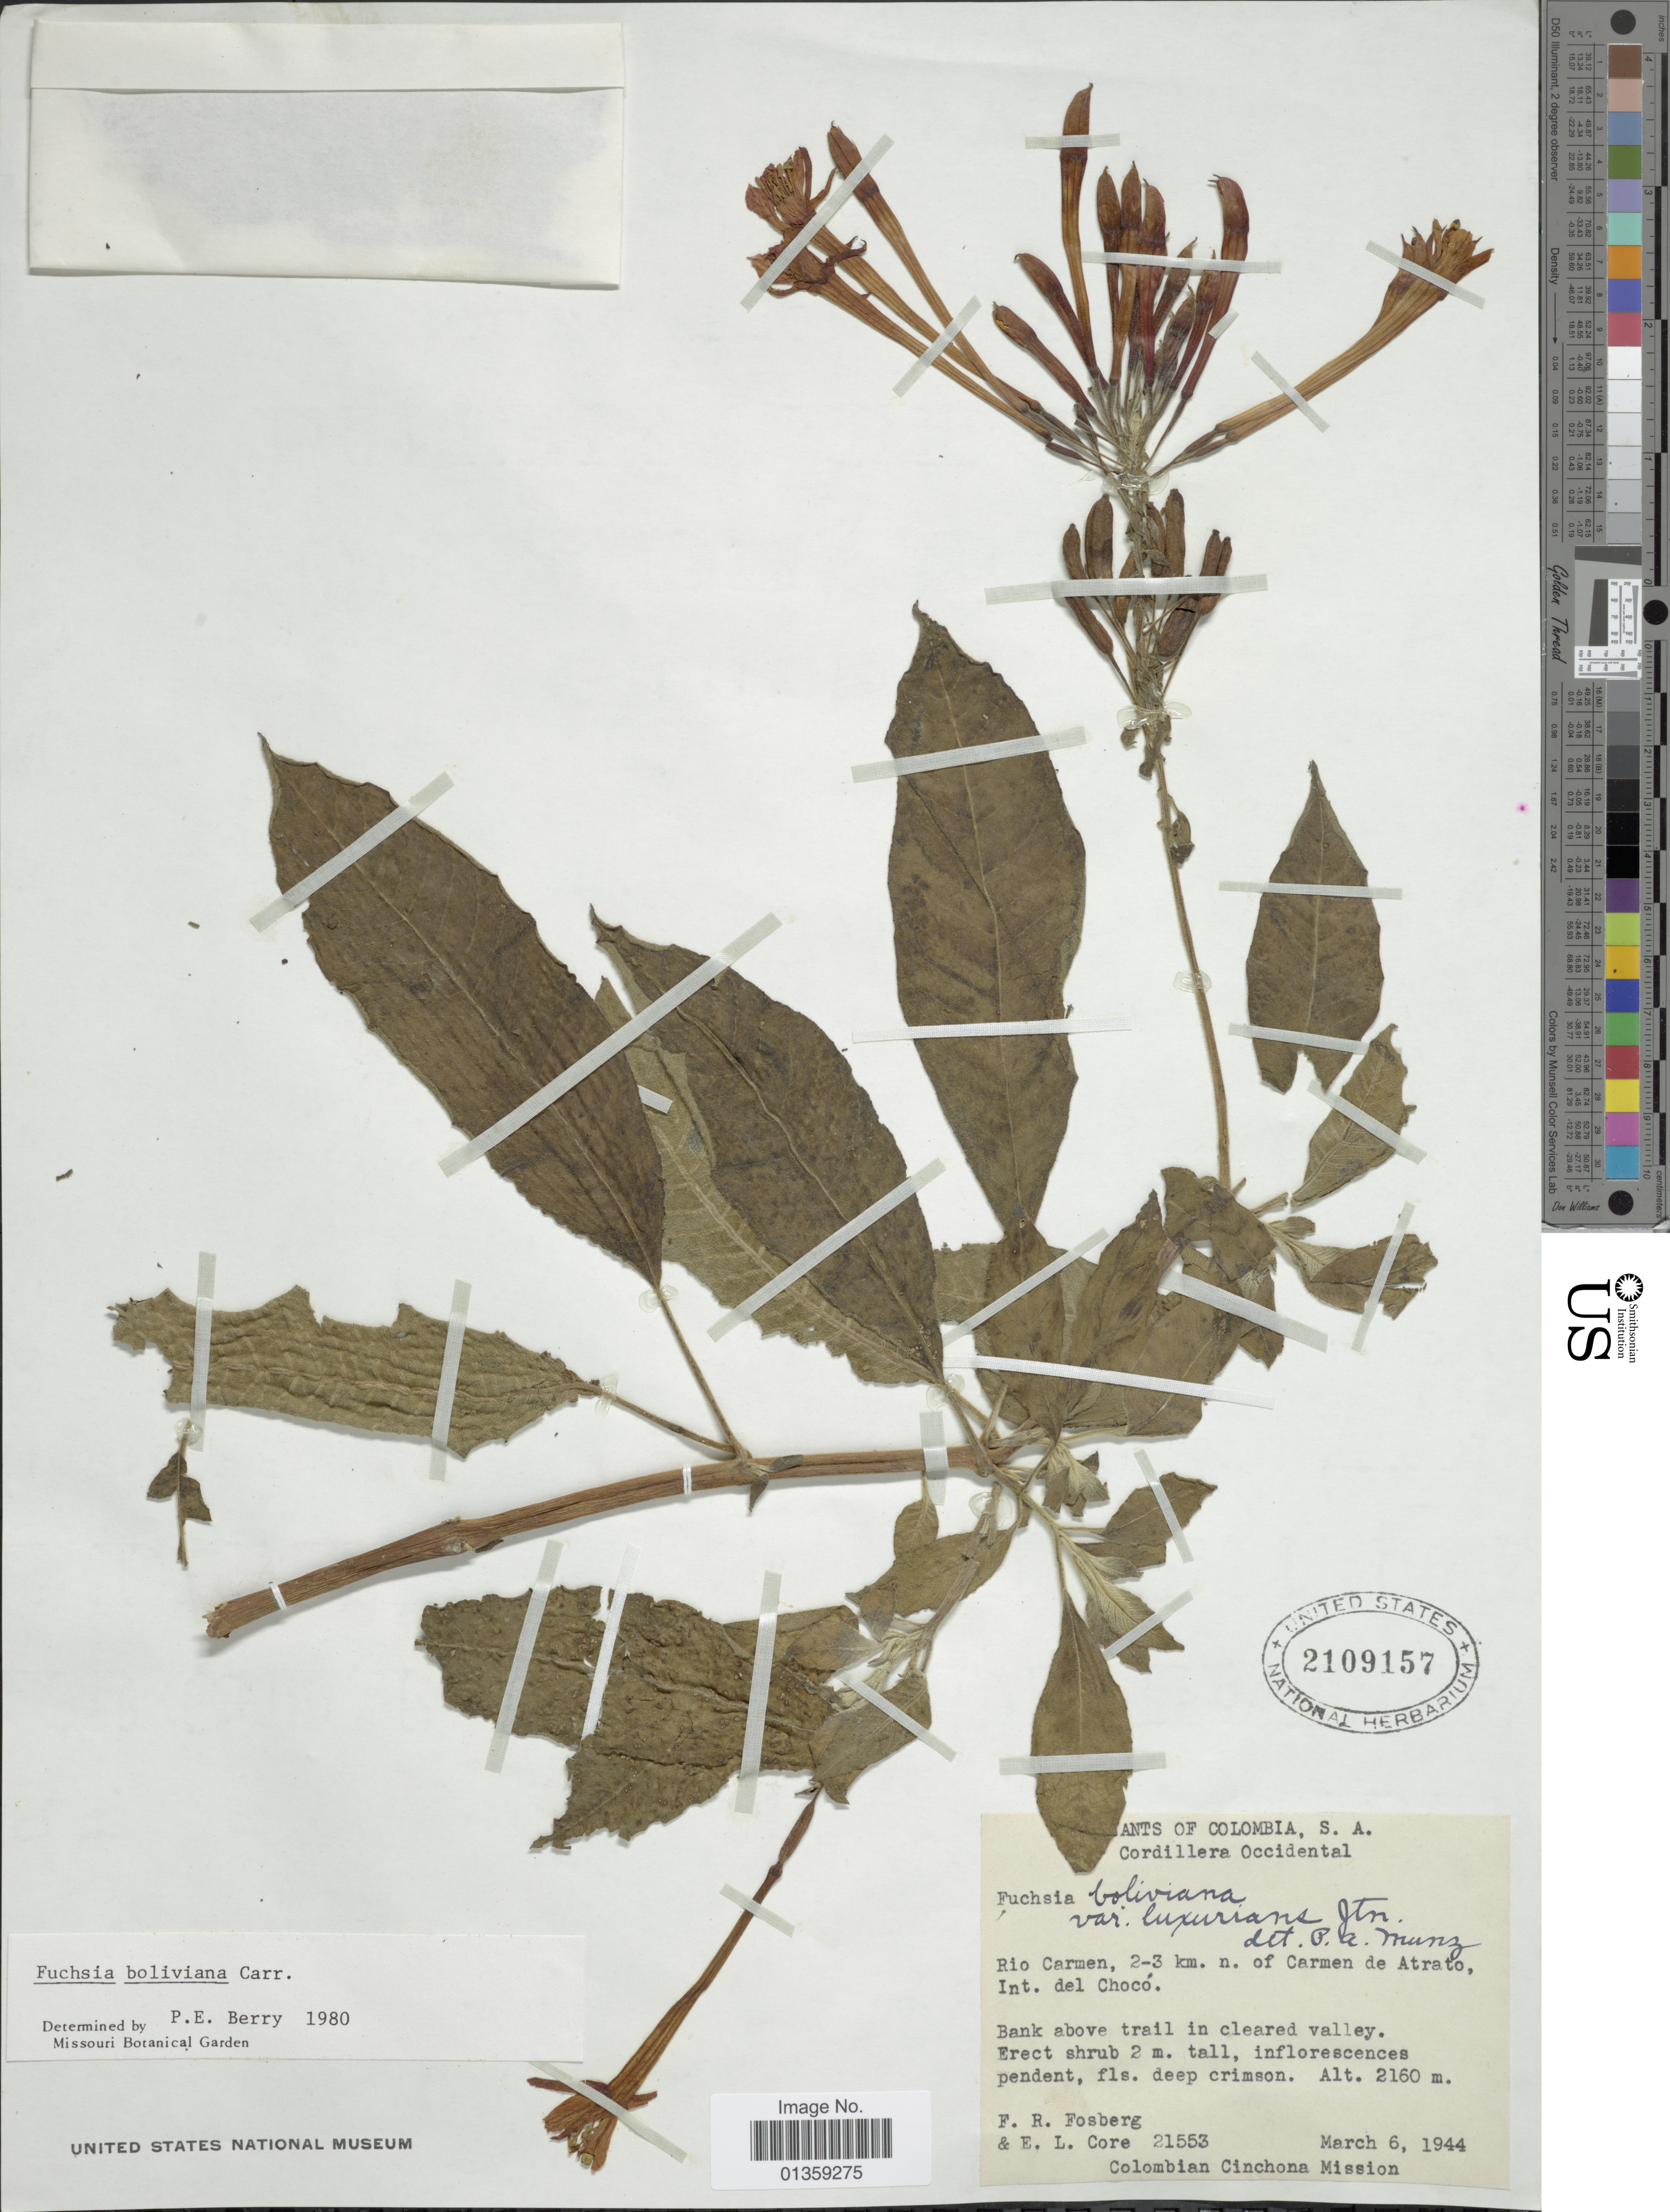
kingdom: Plantae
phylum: Tracheophyta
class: Magnoliopsida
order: Myrtales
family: Onagraceae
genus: Fuchsia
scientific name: Fuchsia boliviana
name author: Carrière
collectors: F. R. Fosberg & E. L. Core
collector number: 21553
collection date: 1944-03-06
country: Colombia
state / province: Chocó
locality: Cordillera Occidental, Rio Carmen, 2-3 km. n. of Carmen de Atrato, Int. del Chocó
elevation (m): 2160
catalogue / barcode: US 2109157